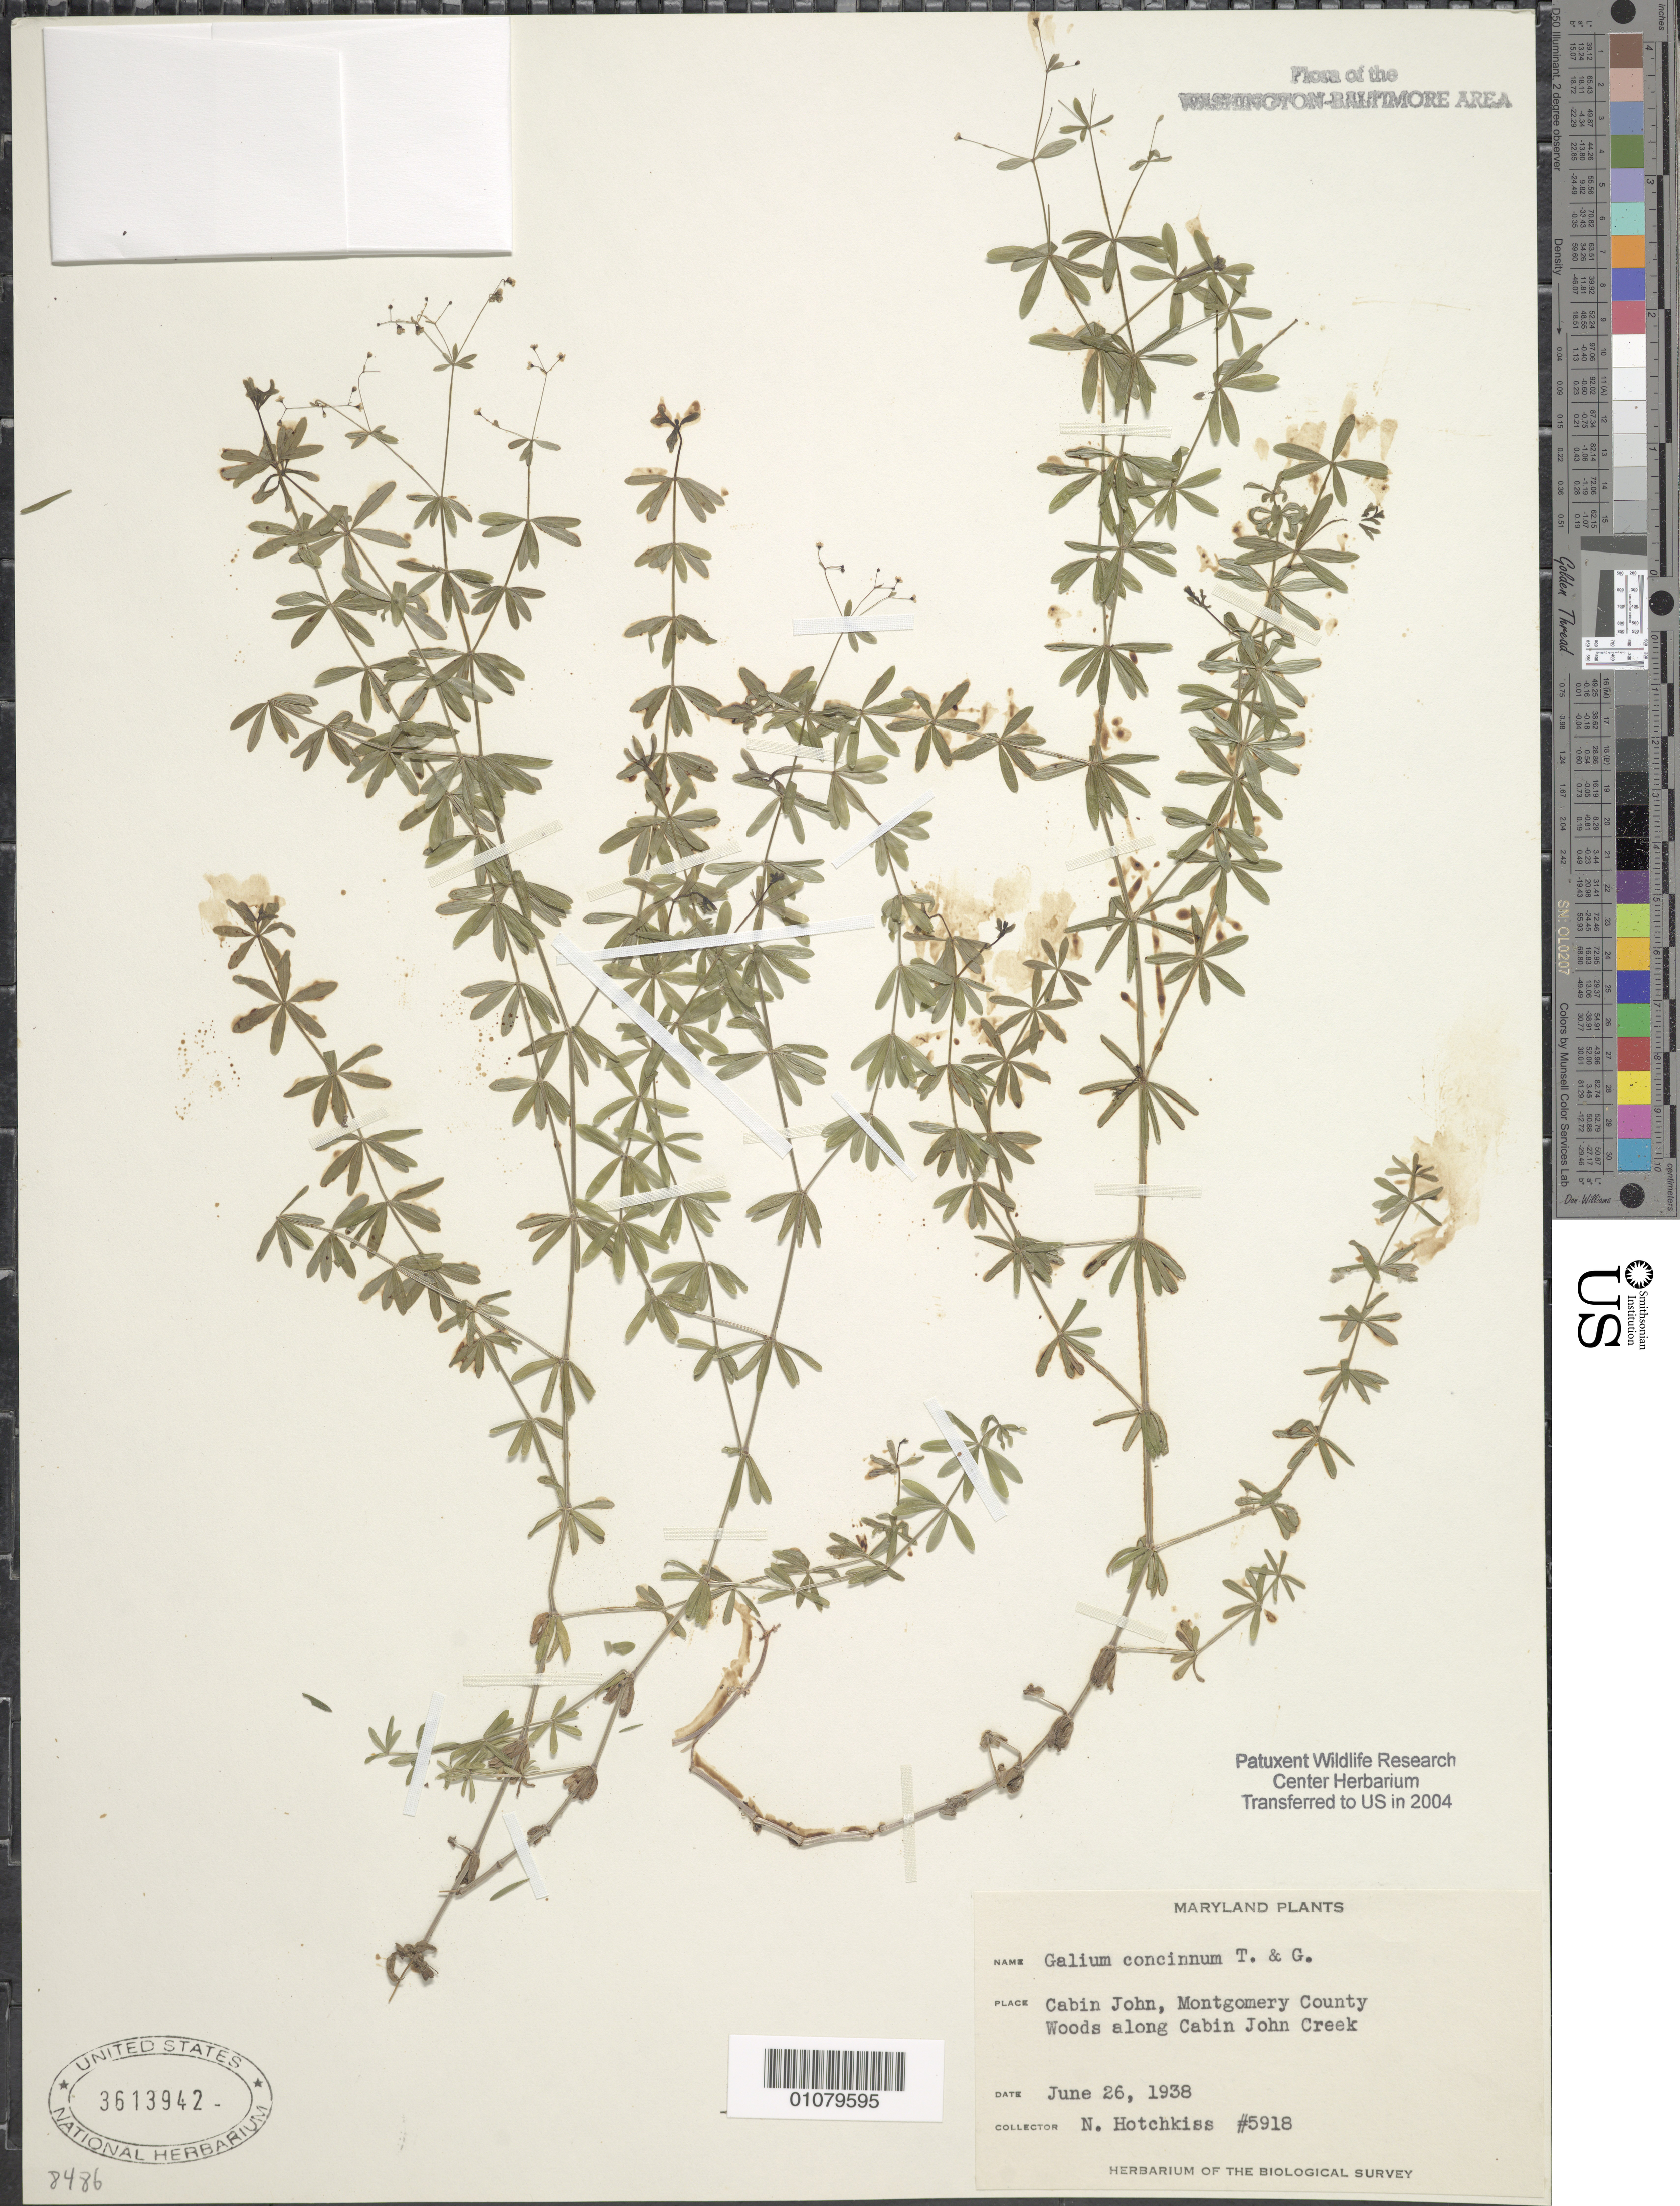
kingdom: Plantae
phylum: Tracheophyta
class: Magnoliopsida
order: Gentianales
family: Rubiaceae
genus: Galium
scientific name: Galium concinnum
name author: Torr. & A. Gray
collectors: N. Hotchkiss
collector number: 5918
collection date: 1938-06-26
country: United States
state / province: Maryland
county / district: Montgomery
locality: Cabin John.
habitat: Woods along Cabin John Creek.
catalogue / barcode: US 3613942